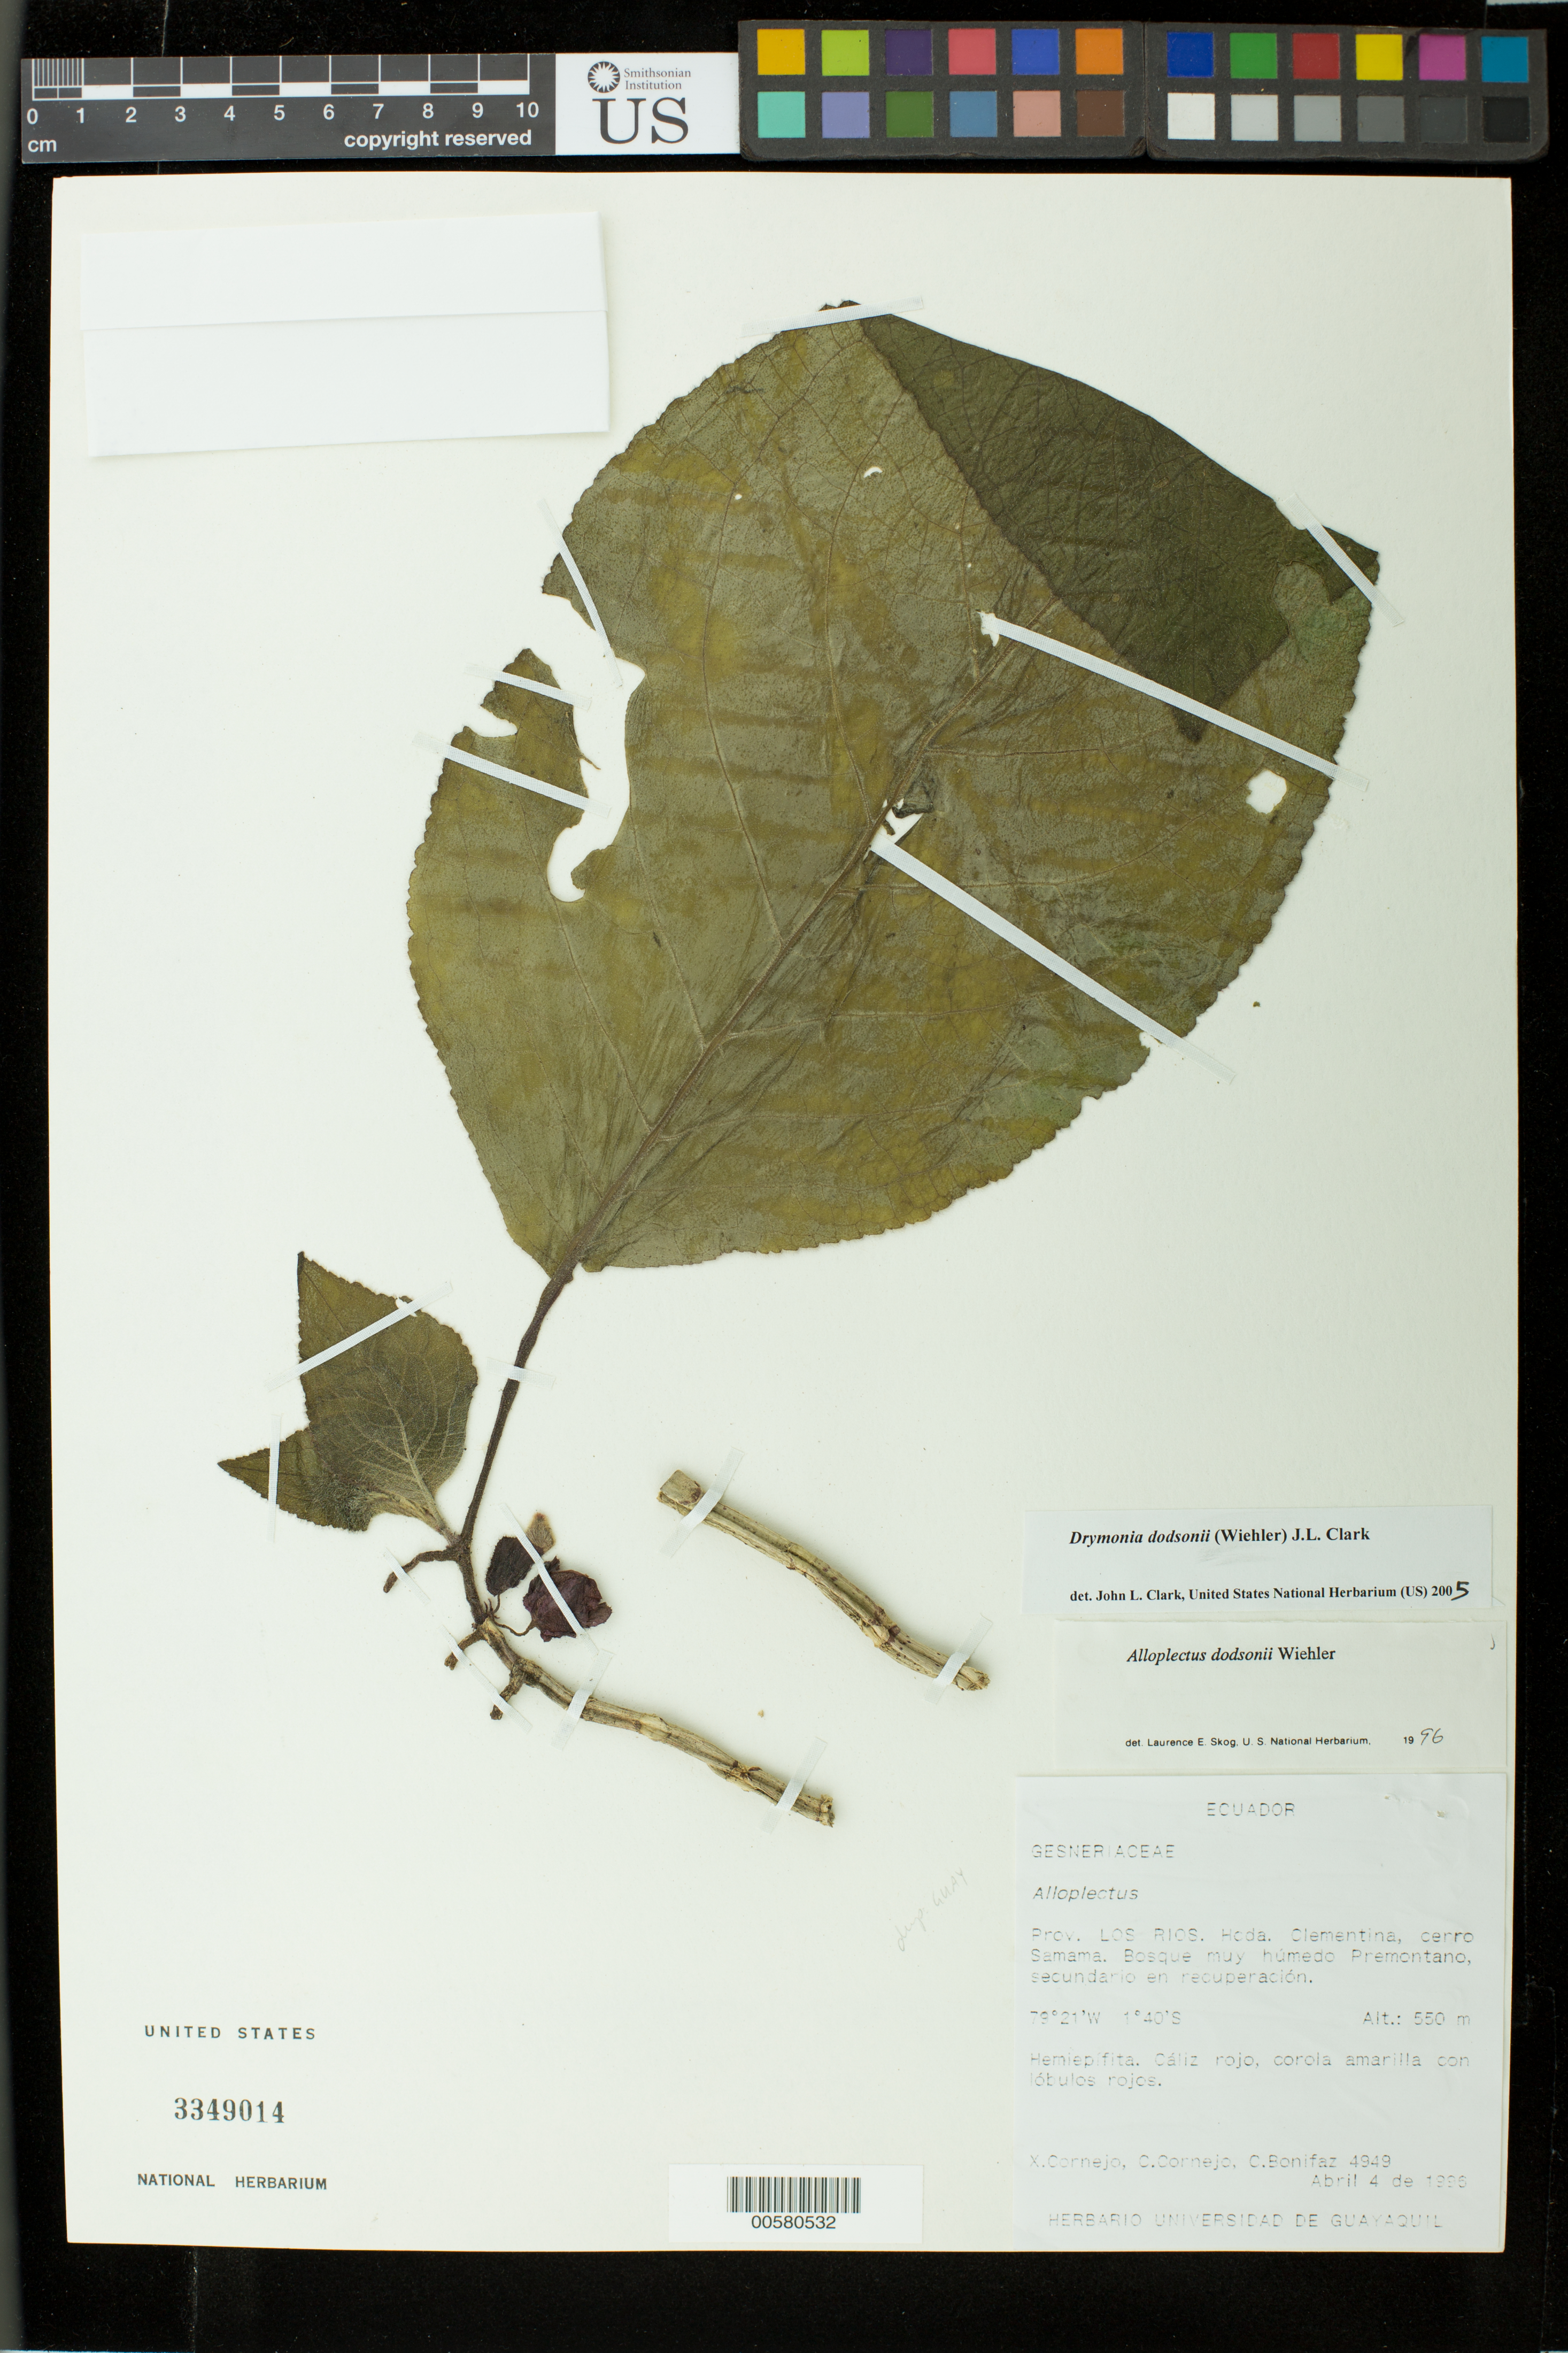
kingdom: Plantae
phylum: Tracheophyta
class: Magnoliopsida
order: Lamiales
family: Gesneriaceae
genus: Drymonia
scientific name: Drymonia dodsonii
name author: (Wiehler) J.L. Clark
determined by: Clark, J. L., (SEL), The Marie Selby Botanical Garden (UNITED STATES)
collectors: X. F. Cornejo, C. Cornejo & C. Bonifaz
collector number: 4949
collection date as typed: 04 Apr 1996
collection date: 1996-04-04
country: Ecuador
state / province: Los Ríos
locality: Hcda. Clementina, cerro Samama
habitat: Bosque muy húmedo premontano, secundario en recuperación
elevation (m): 550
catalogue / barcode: US 3349014